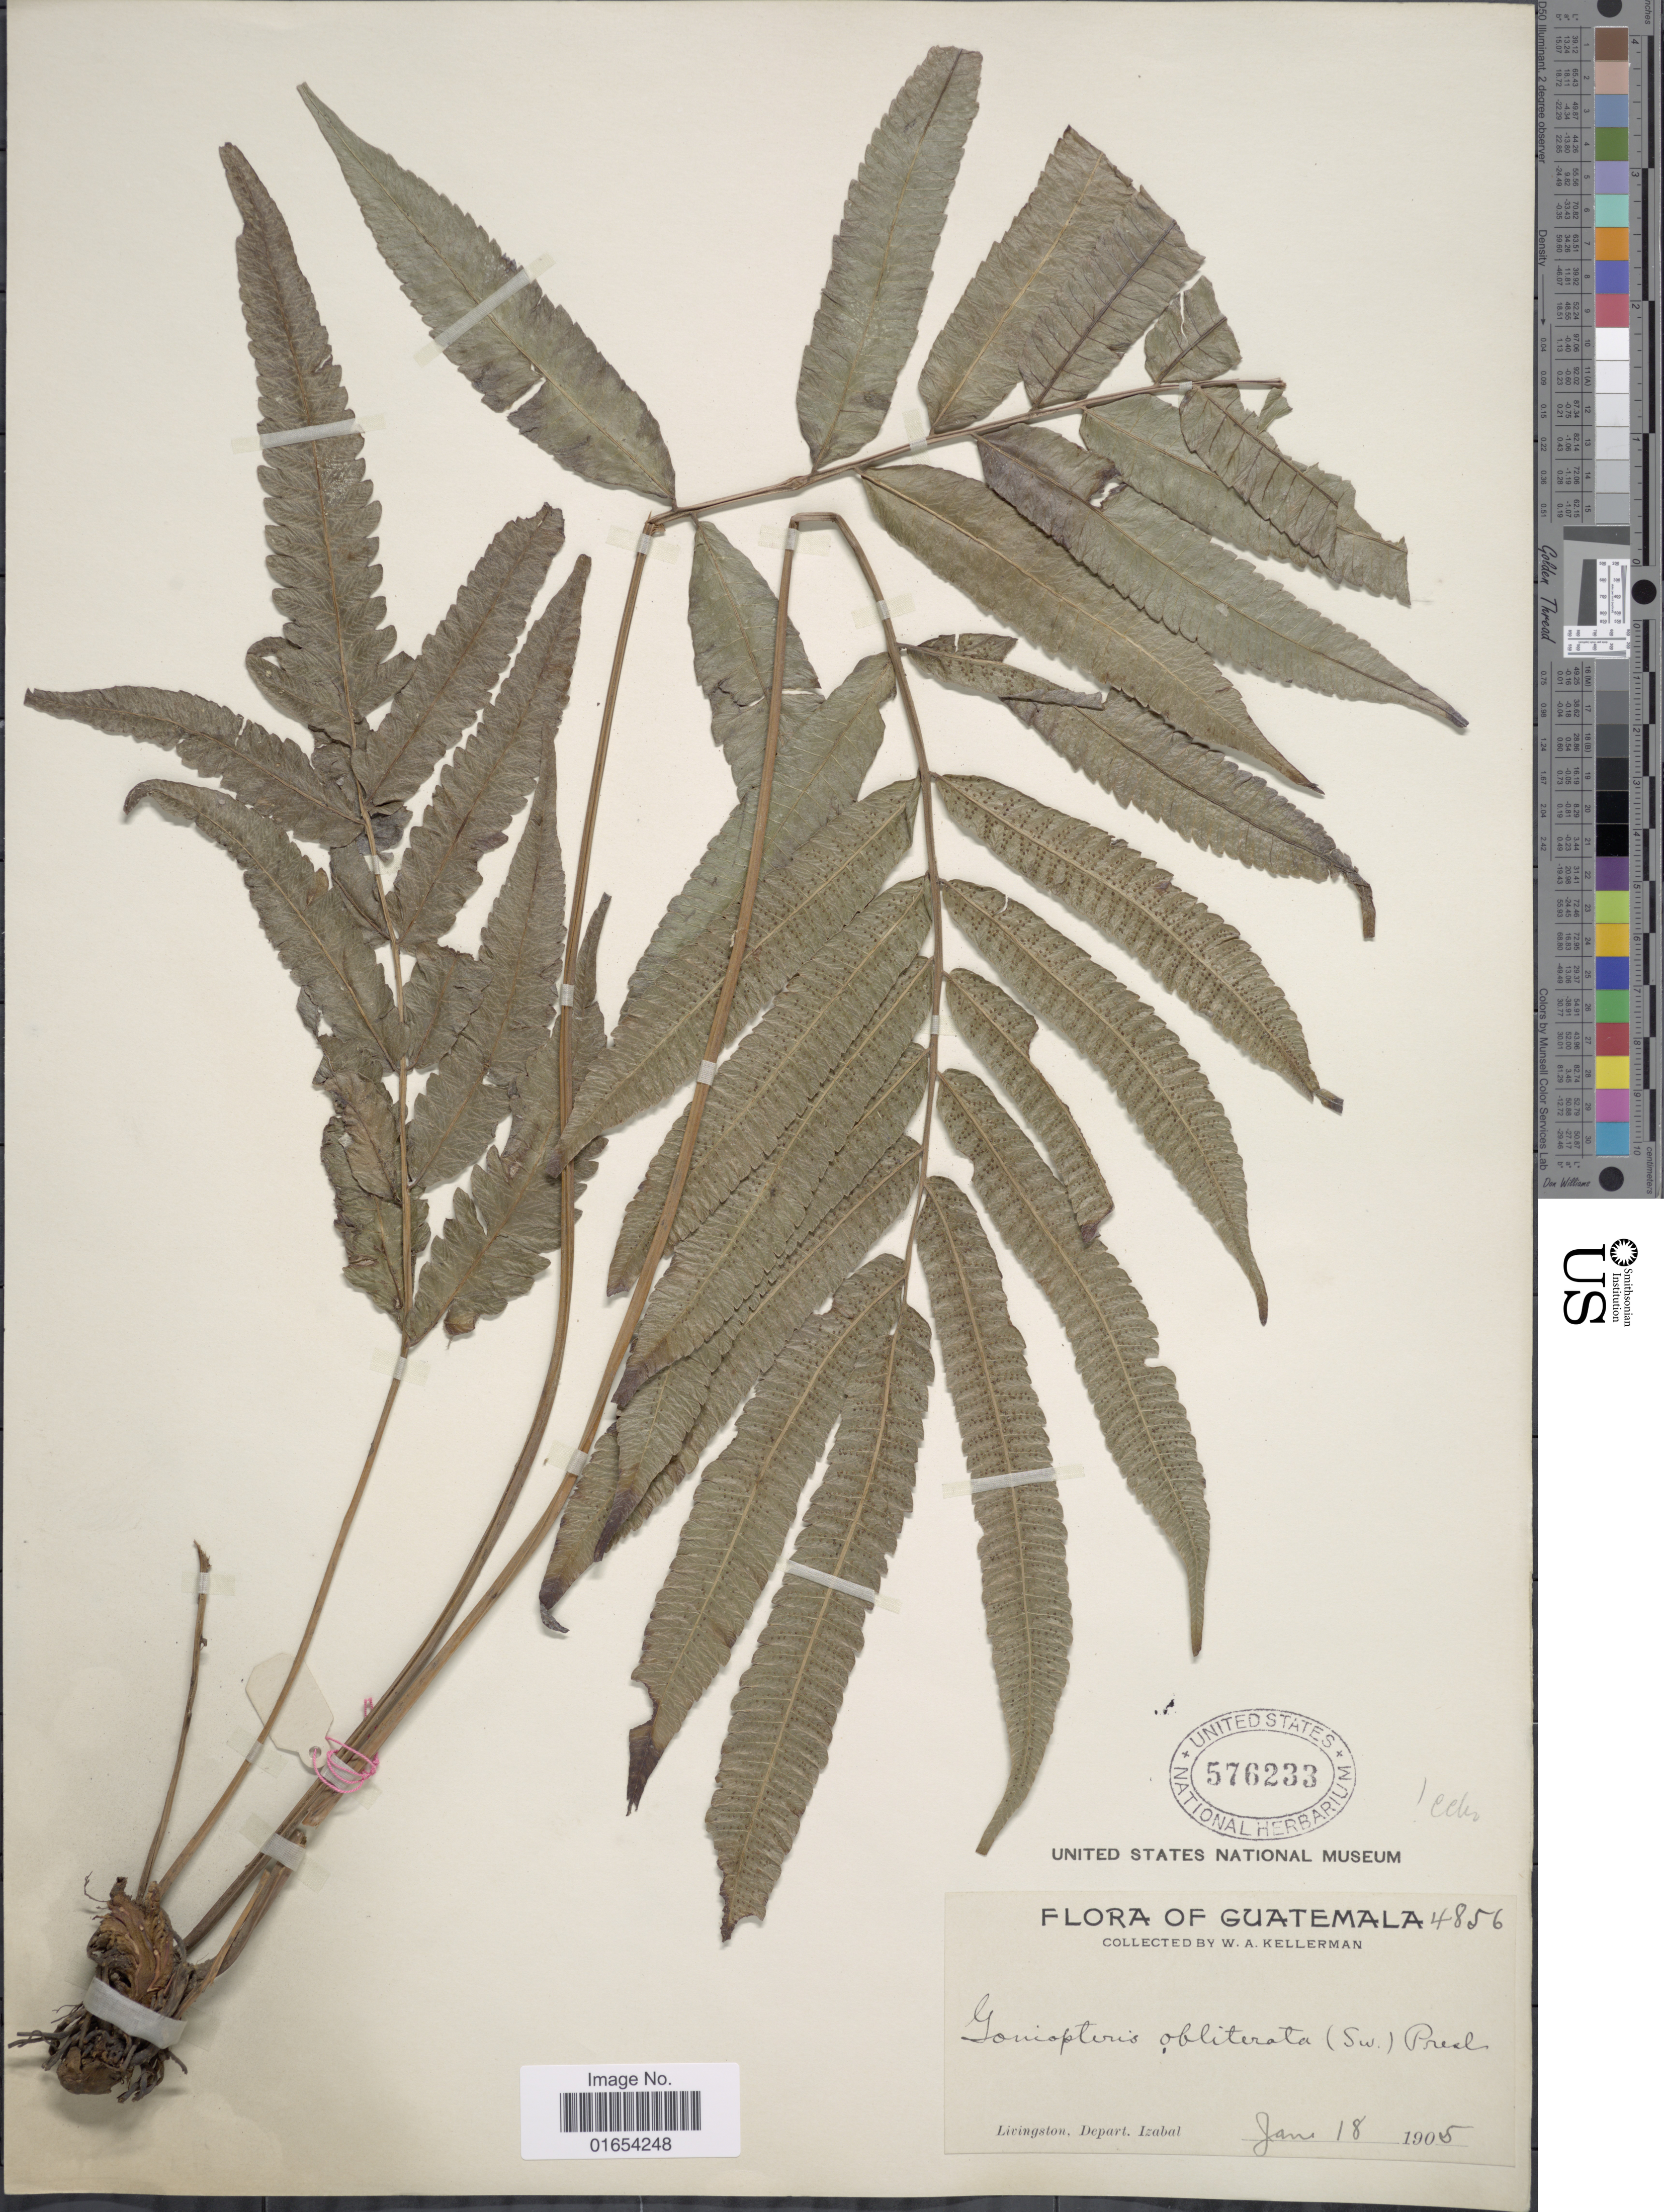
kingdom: Plantae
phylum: Tracheophyta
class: Polypodiopsida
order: Polypodiales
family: Thelypteridaceae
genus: Goniopteris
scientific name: Goniopteris obliterata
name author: (Sw.) C. Presl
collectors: W. Kellerman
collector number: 4856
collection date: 1905-01-18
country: Guatemala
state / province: Izabal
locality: Livingston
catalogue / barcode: US 576233